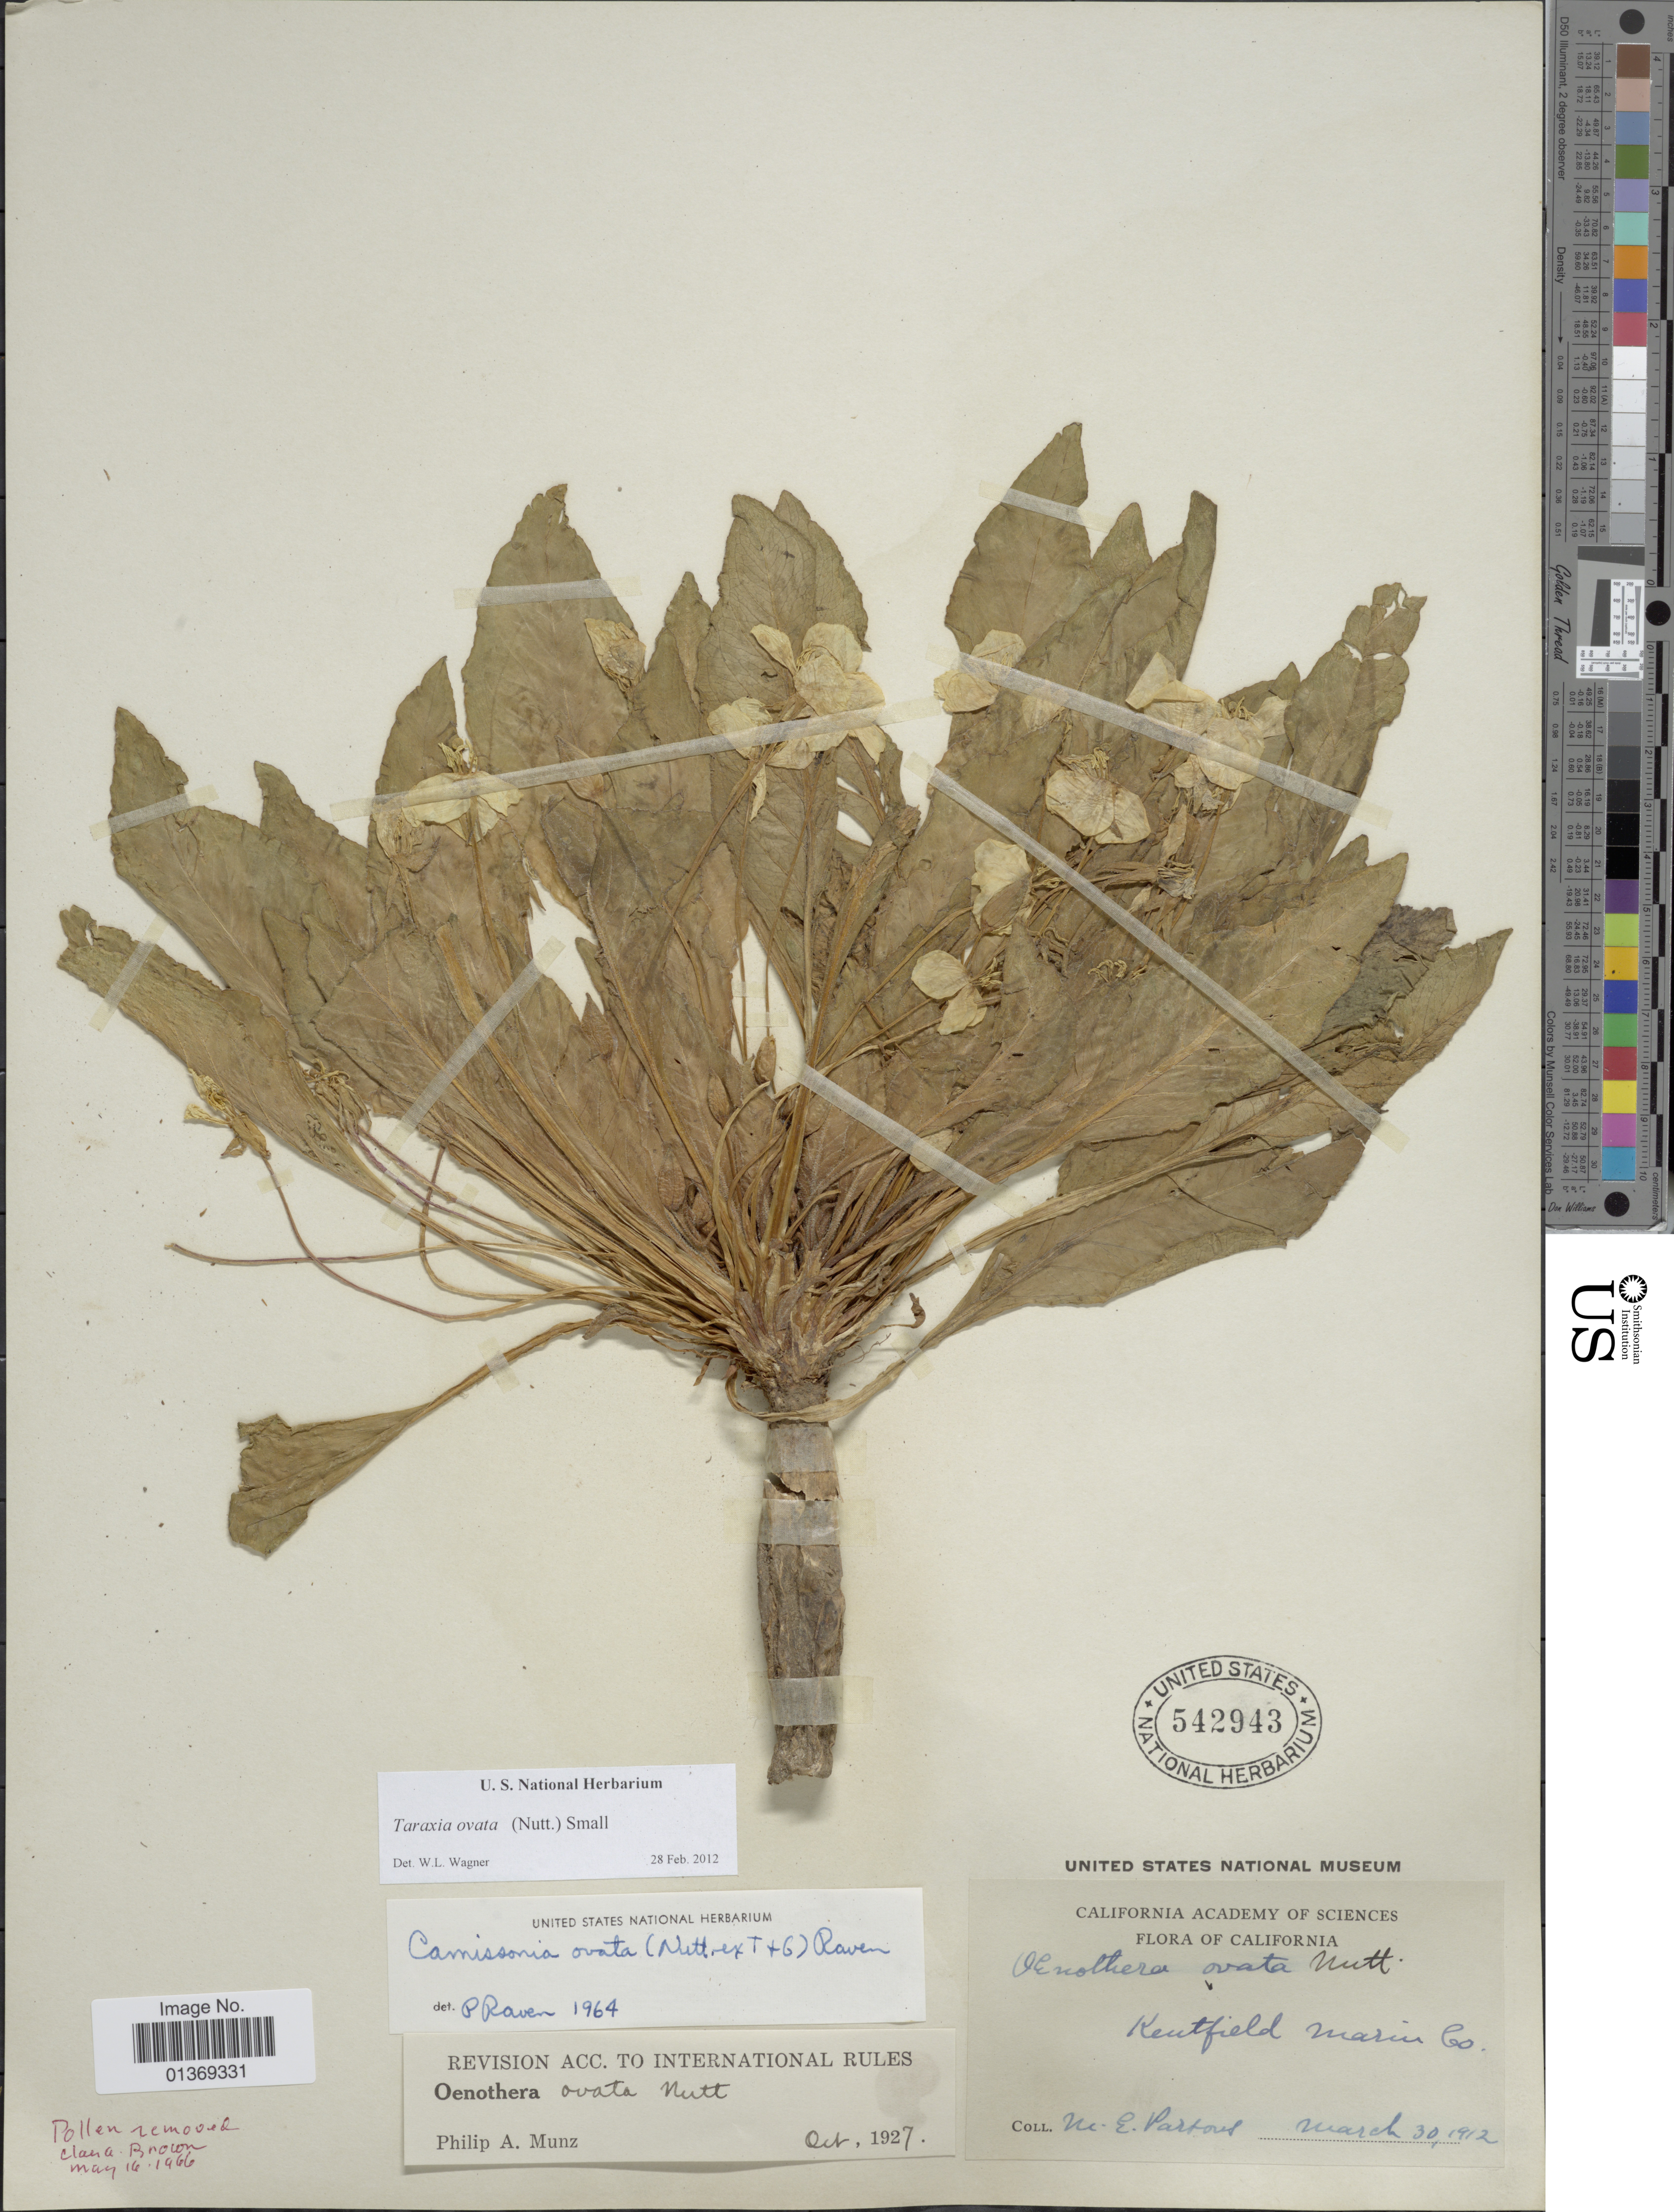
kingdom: Plantae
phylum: Tracheophyta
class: Magnoliopsida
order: Myrtales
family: Onagraceae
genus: Taraxia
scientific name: Taraxia ovata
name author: (Nutt.) Small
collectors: M. Partous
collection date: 1912-03-30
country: United States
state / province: California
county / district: Marin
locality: Kentfield Marin Co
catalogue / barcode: US 542943